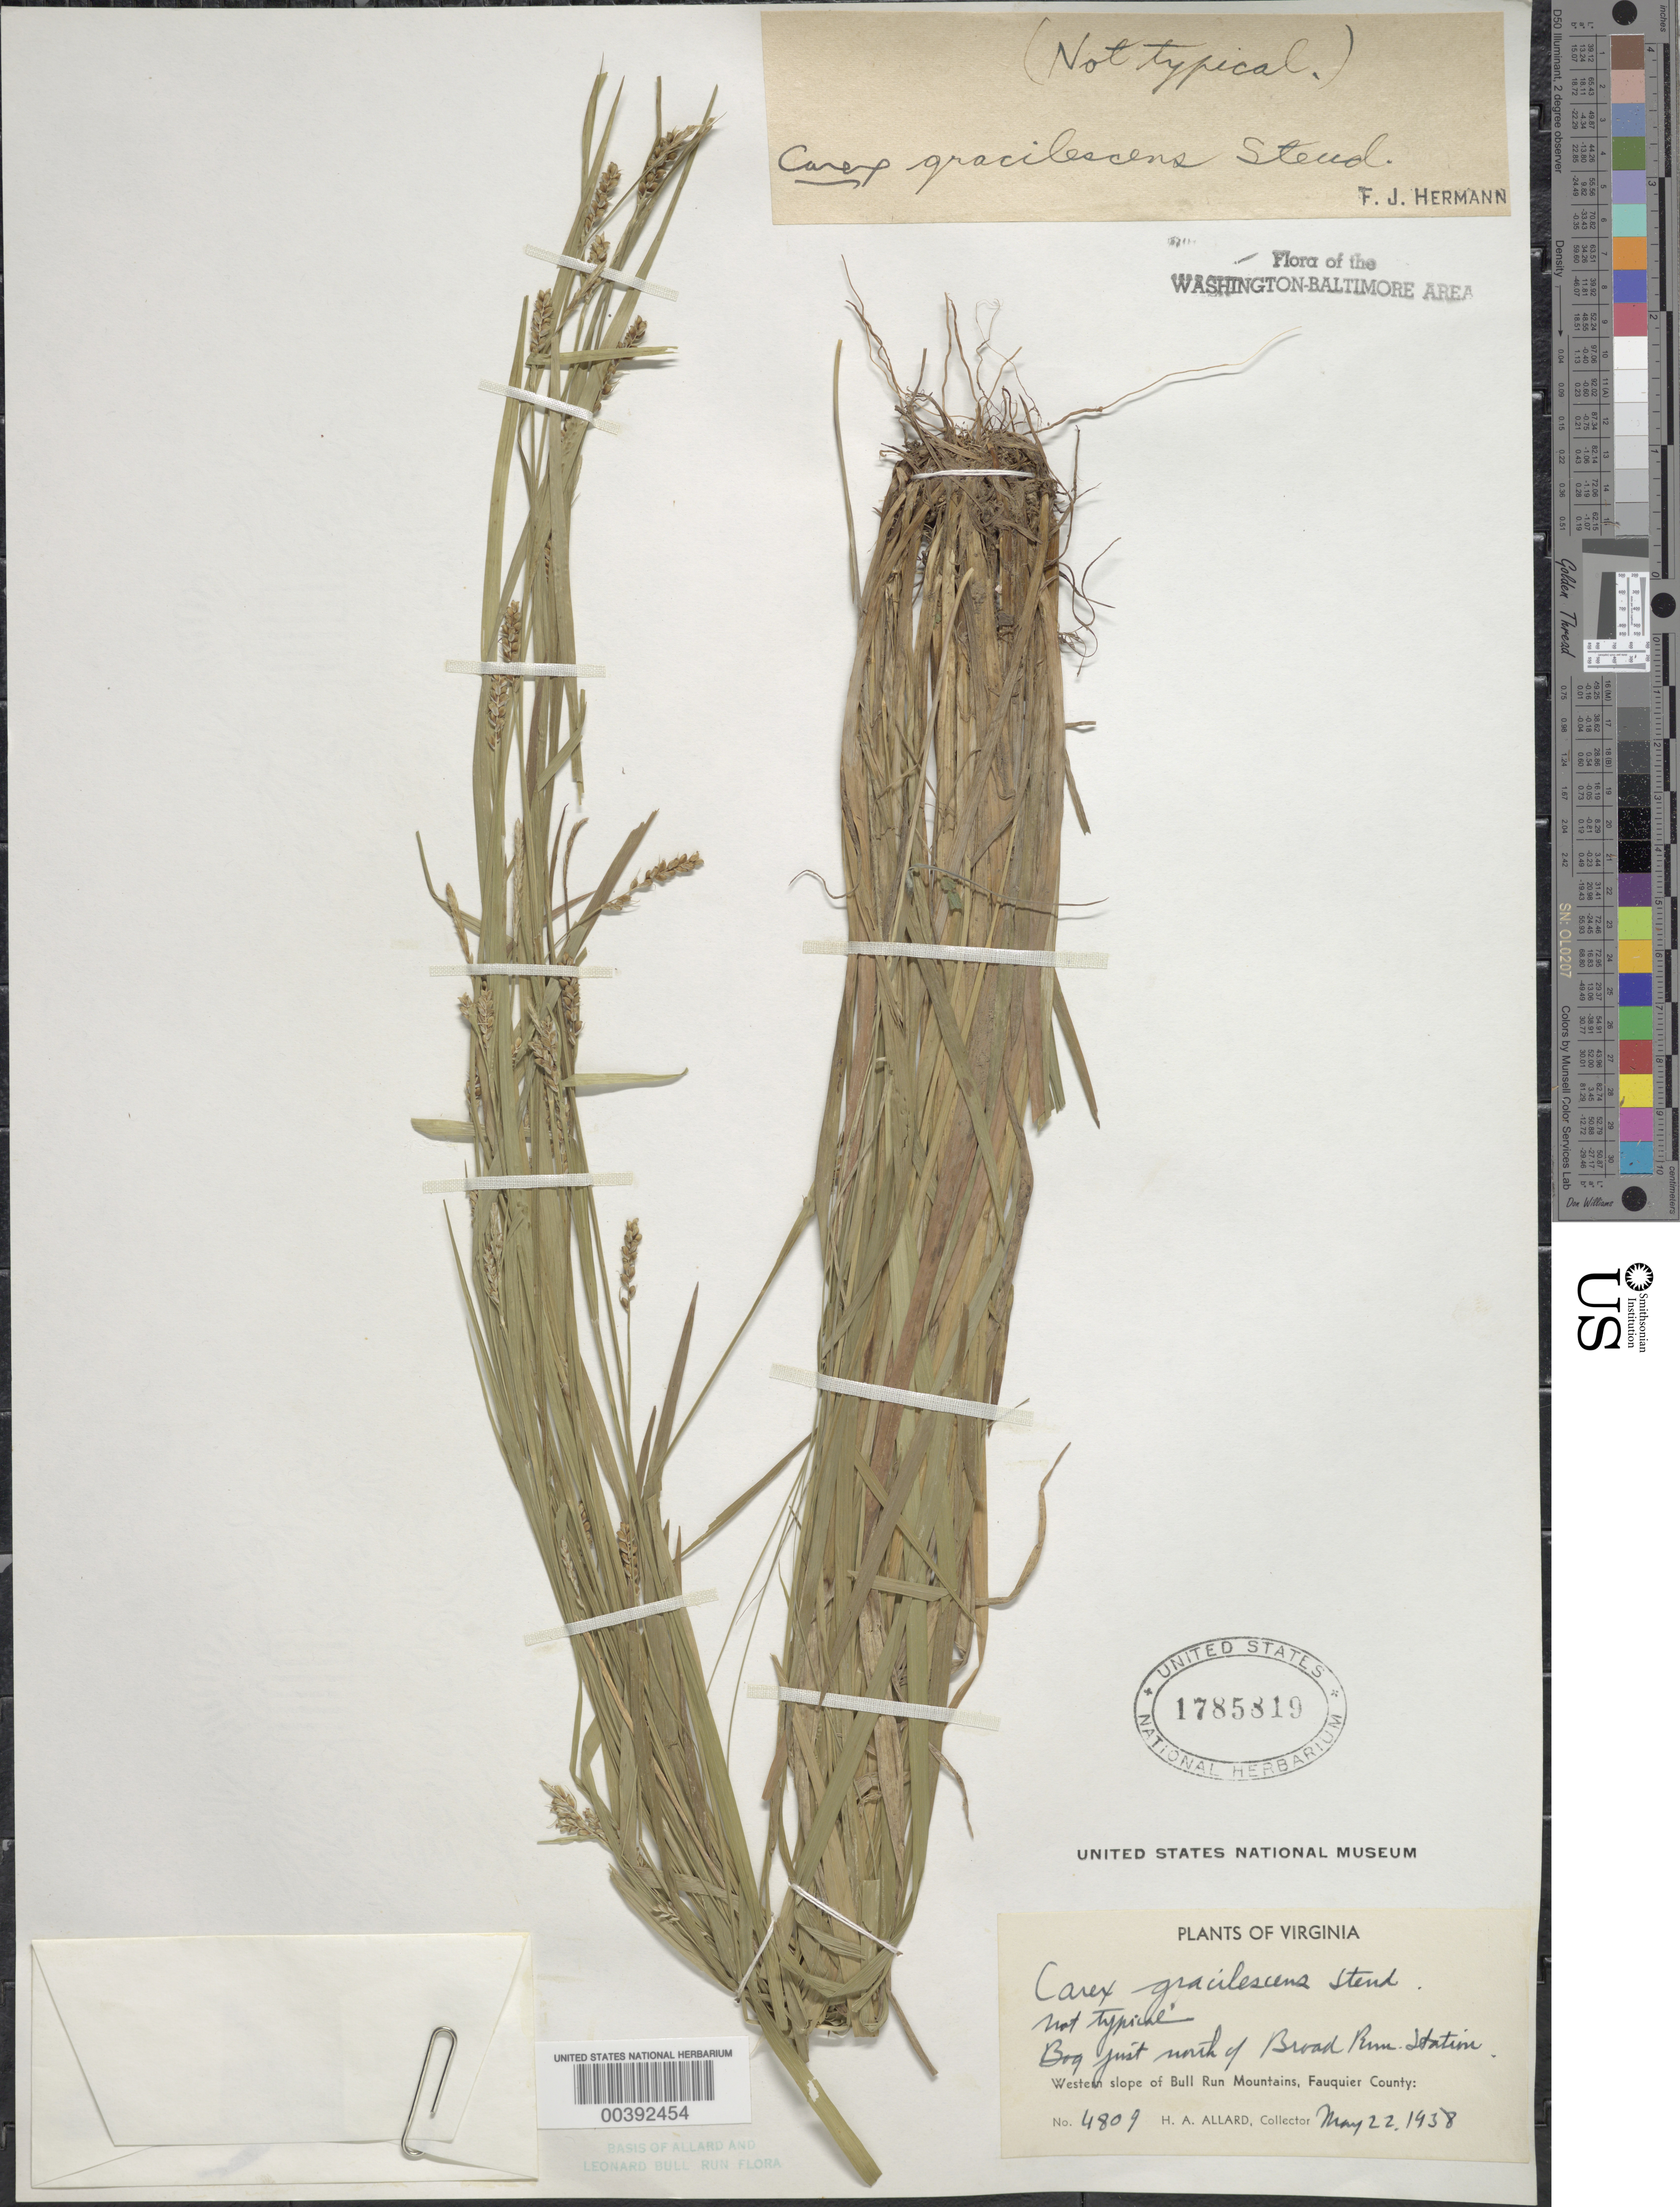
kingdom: Plantae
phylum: Tracheophyta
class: Liliopsida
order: Poales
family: Cyperaceae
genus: Carex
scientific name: Carex gracilescens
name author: Steud.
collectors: H. A. Allard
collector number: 4809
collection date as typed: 22 May 1938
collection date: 1938-05-22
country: United States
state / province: Virginia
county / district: Fauquier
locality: Above Broad Run Station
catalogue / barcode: US 1785819